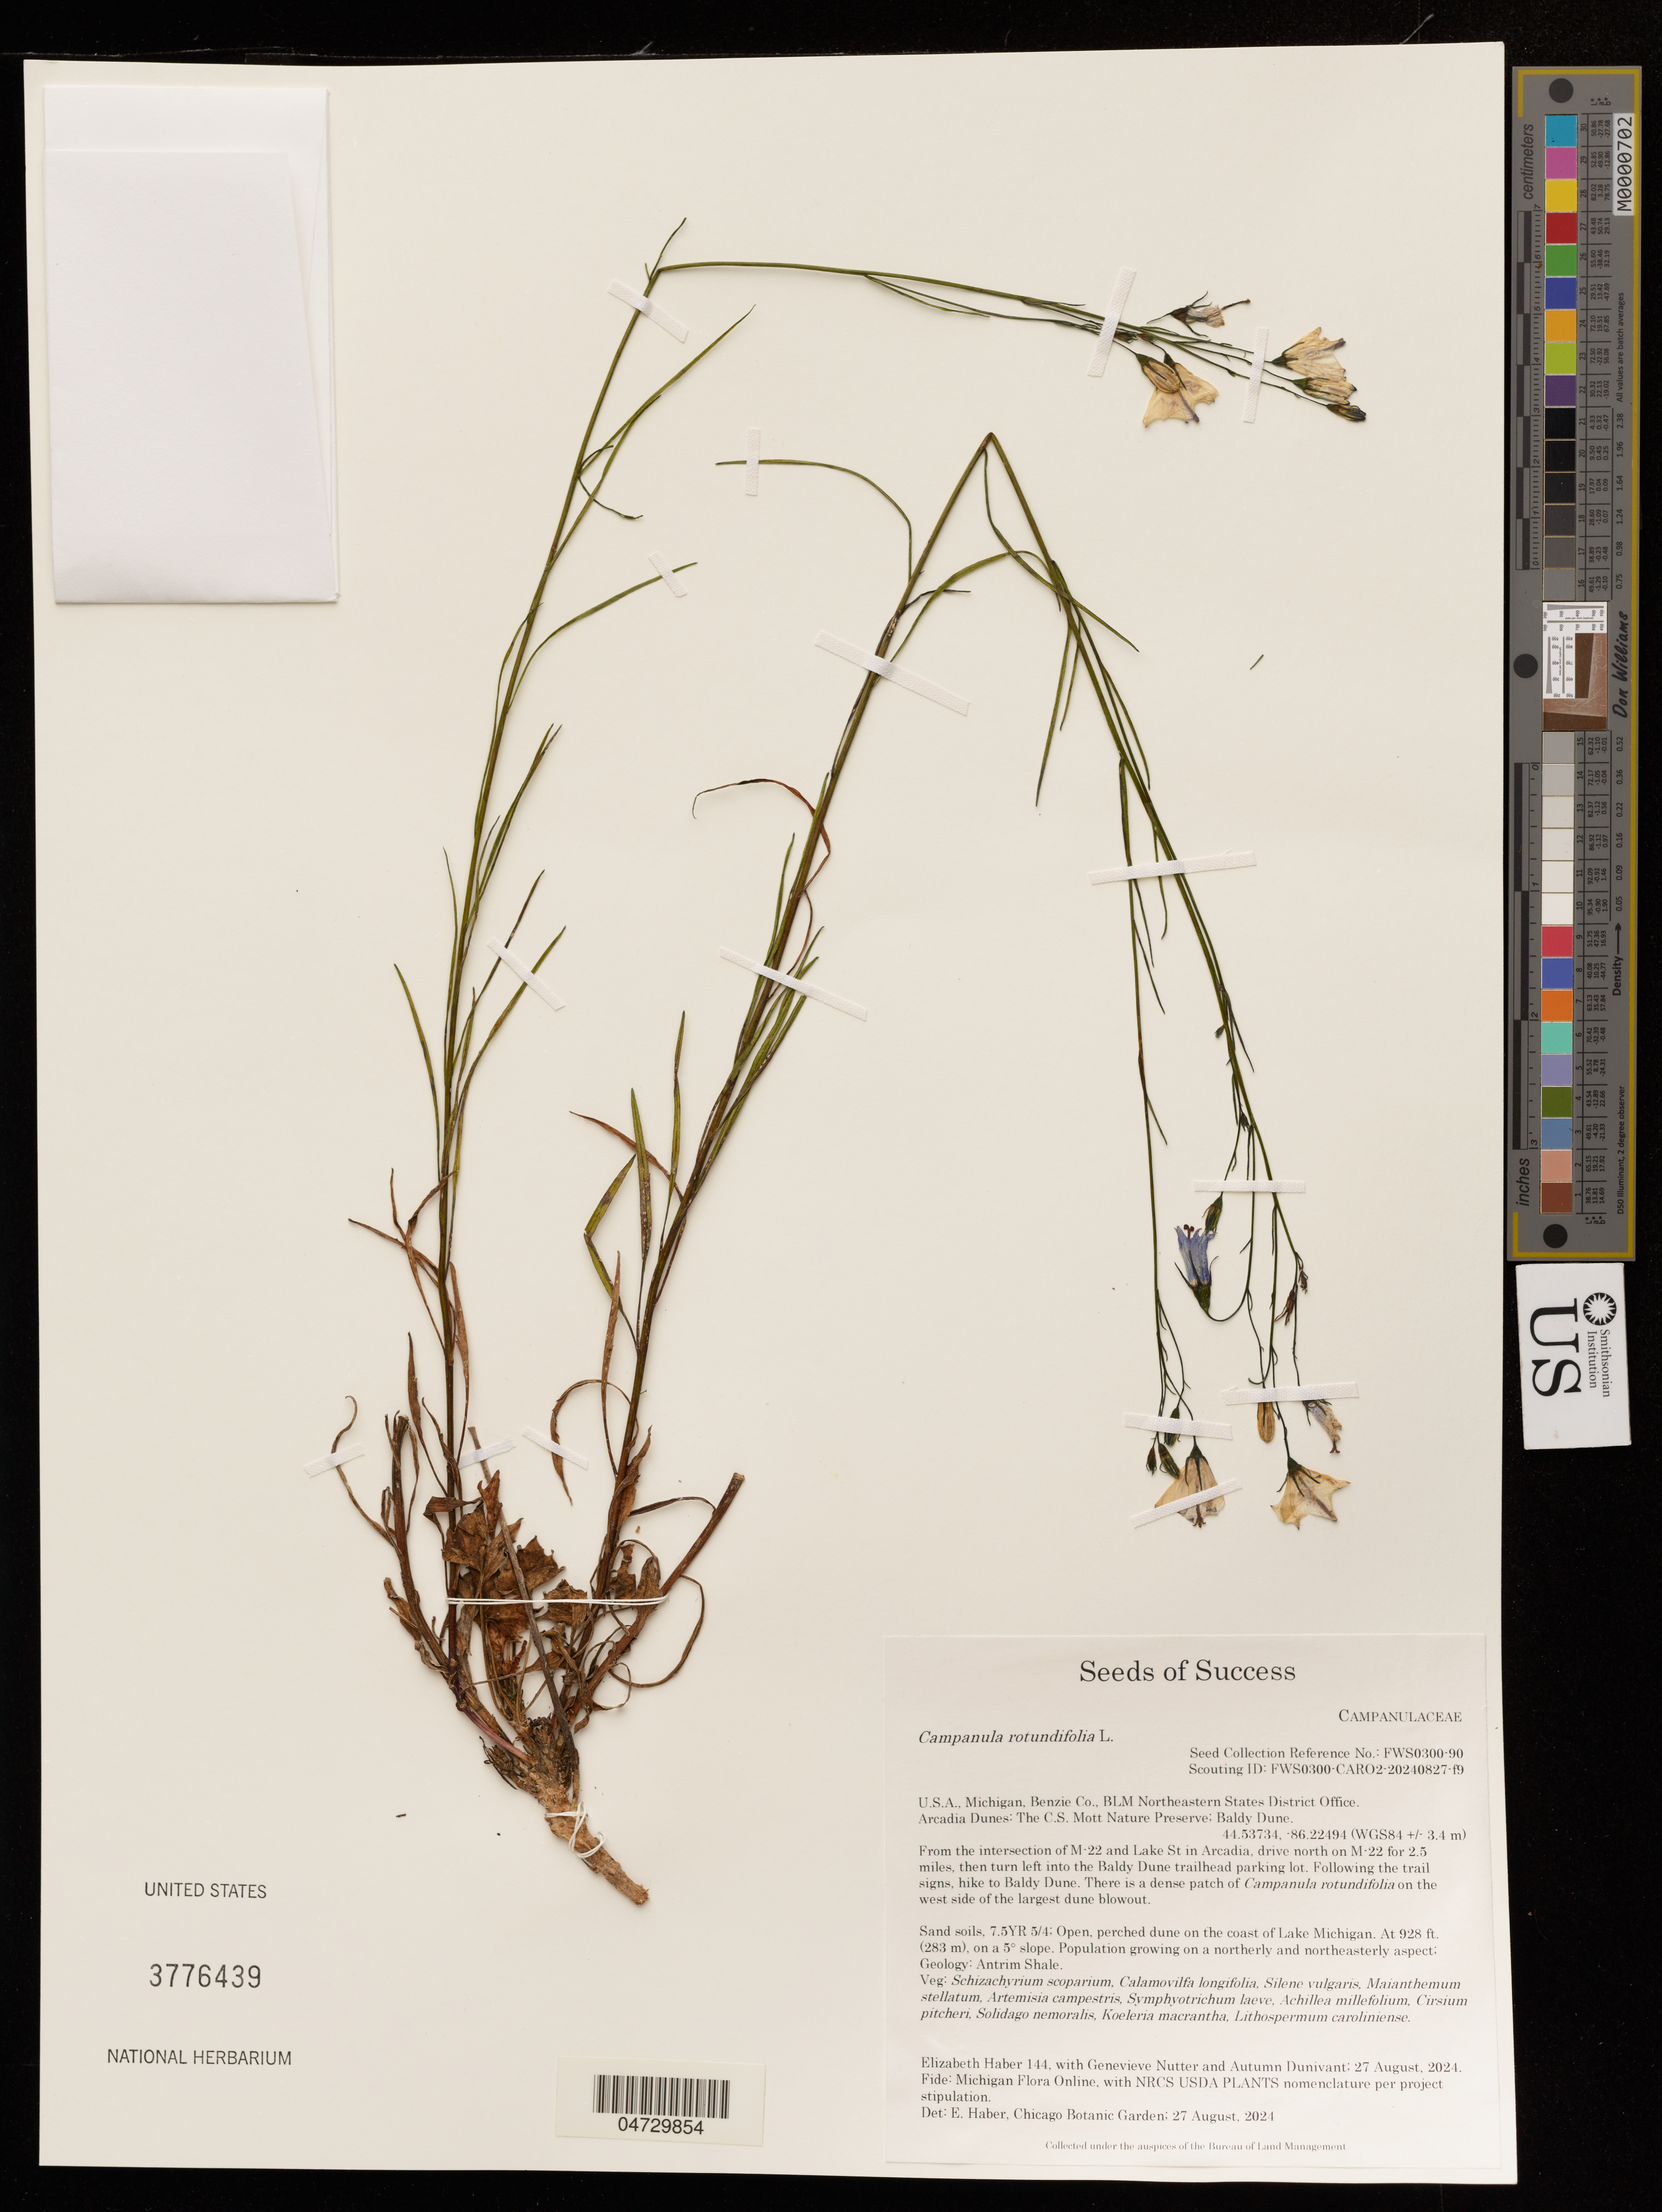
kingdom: Plantae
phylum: Tracheophyta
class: Magnoliopsida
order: Asterales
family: Campanulaceae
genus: Campanula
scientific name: Campanula rotundifolia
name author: L.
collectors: E. Haber, G. Nutter & A. Dunivant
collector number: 144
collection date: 2024-08-27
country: United States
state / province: Michigan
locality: Benzie Co., BLM Northeastern States District Office. Arcadia Dunes: The C.S. Mott Nature Preserve; Baldy Dune. (WGS84 +/- 3.4 m).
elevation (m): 283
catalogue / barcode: US 3776439